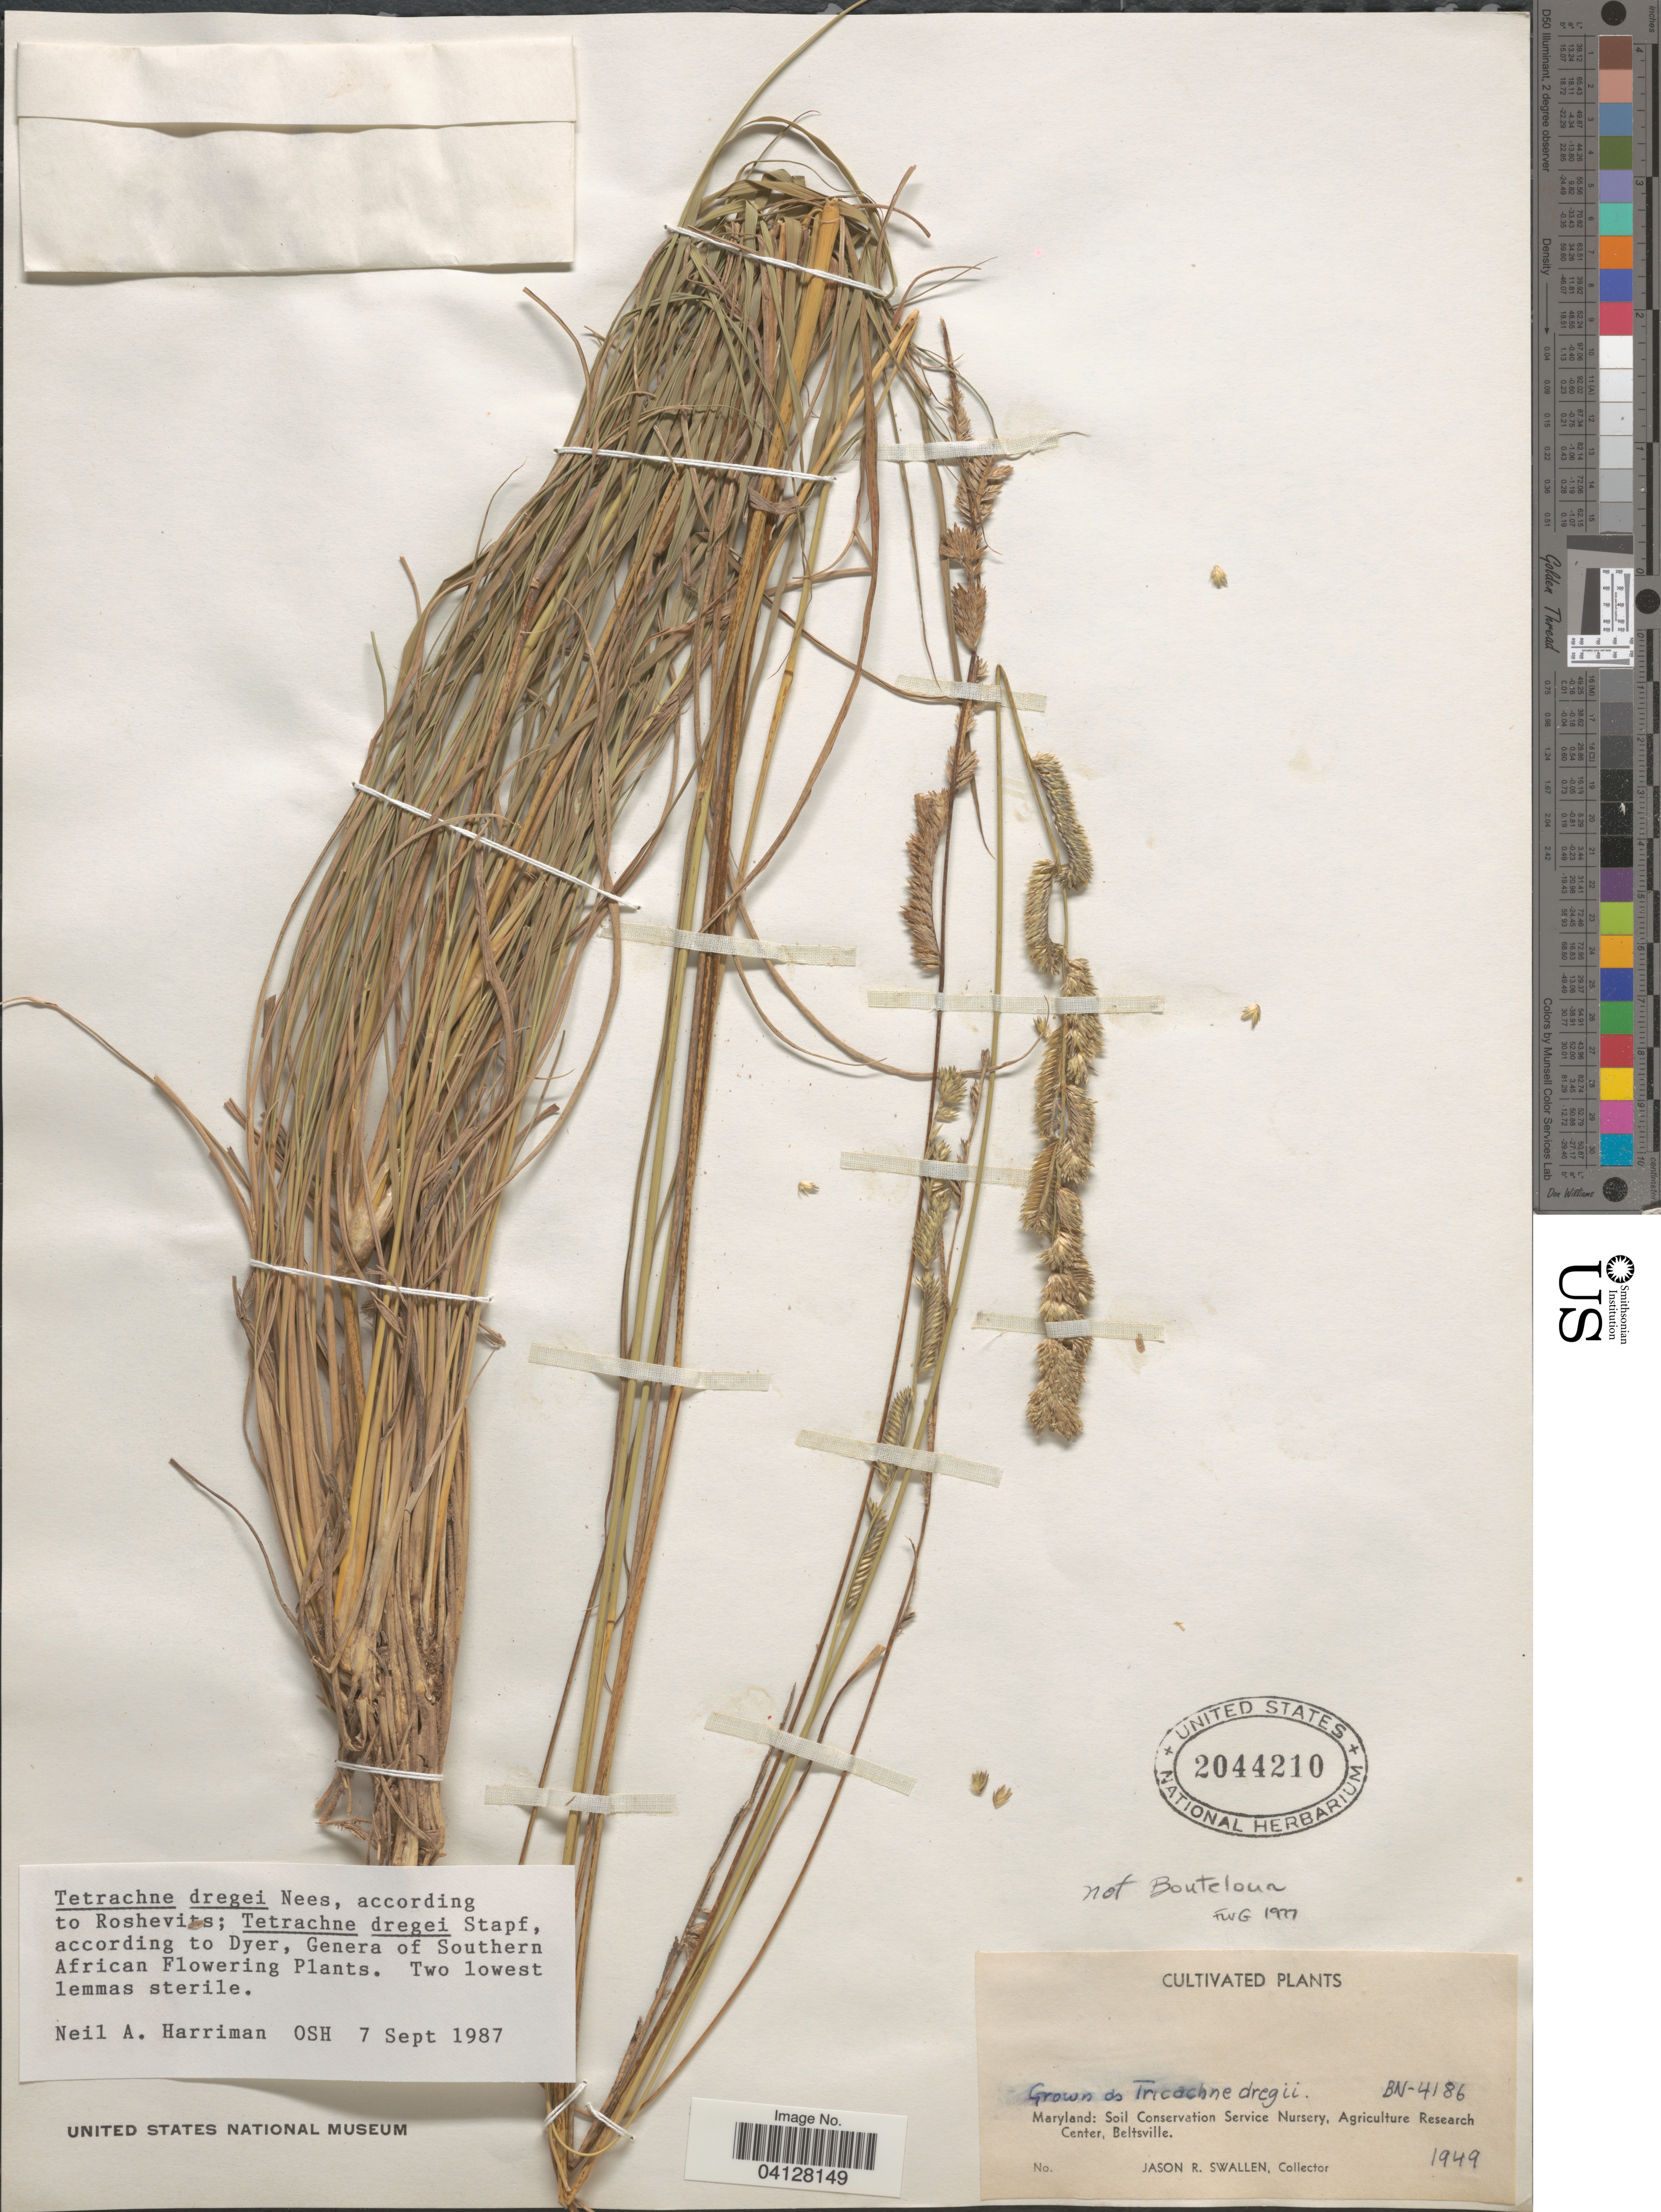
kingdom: Plantae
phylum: Tracheophyta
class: Liliopsida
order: Poales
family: Poaceae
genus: Tetrachne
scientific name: Tetrachne dregei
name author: Nees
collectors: J. R. Swallen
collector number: BN-4186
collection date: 1949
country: United States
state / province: Maryland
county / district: Prince George's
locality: Soil Conservation Service Nursery, Agriculture Research Center, Beltsville.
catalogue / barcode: US 2044210